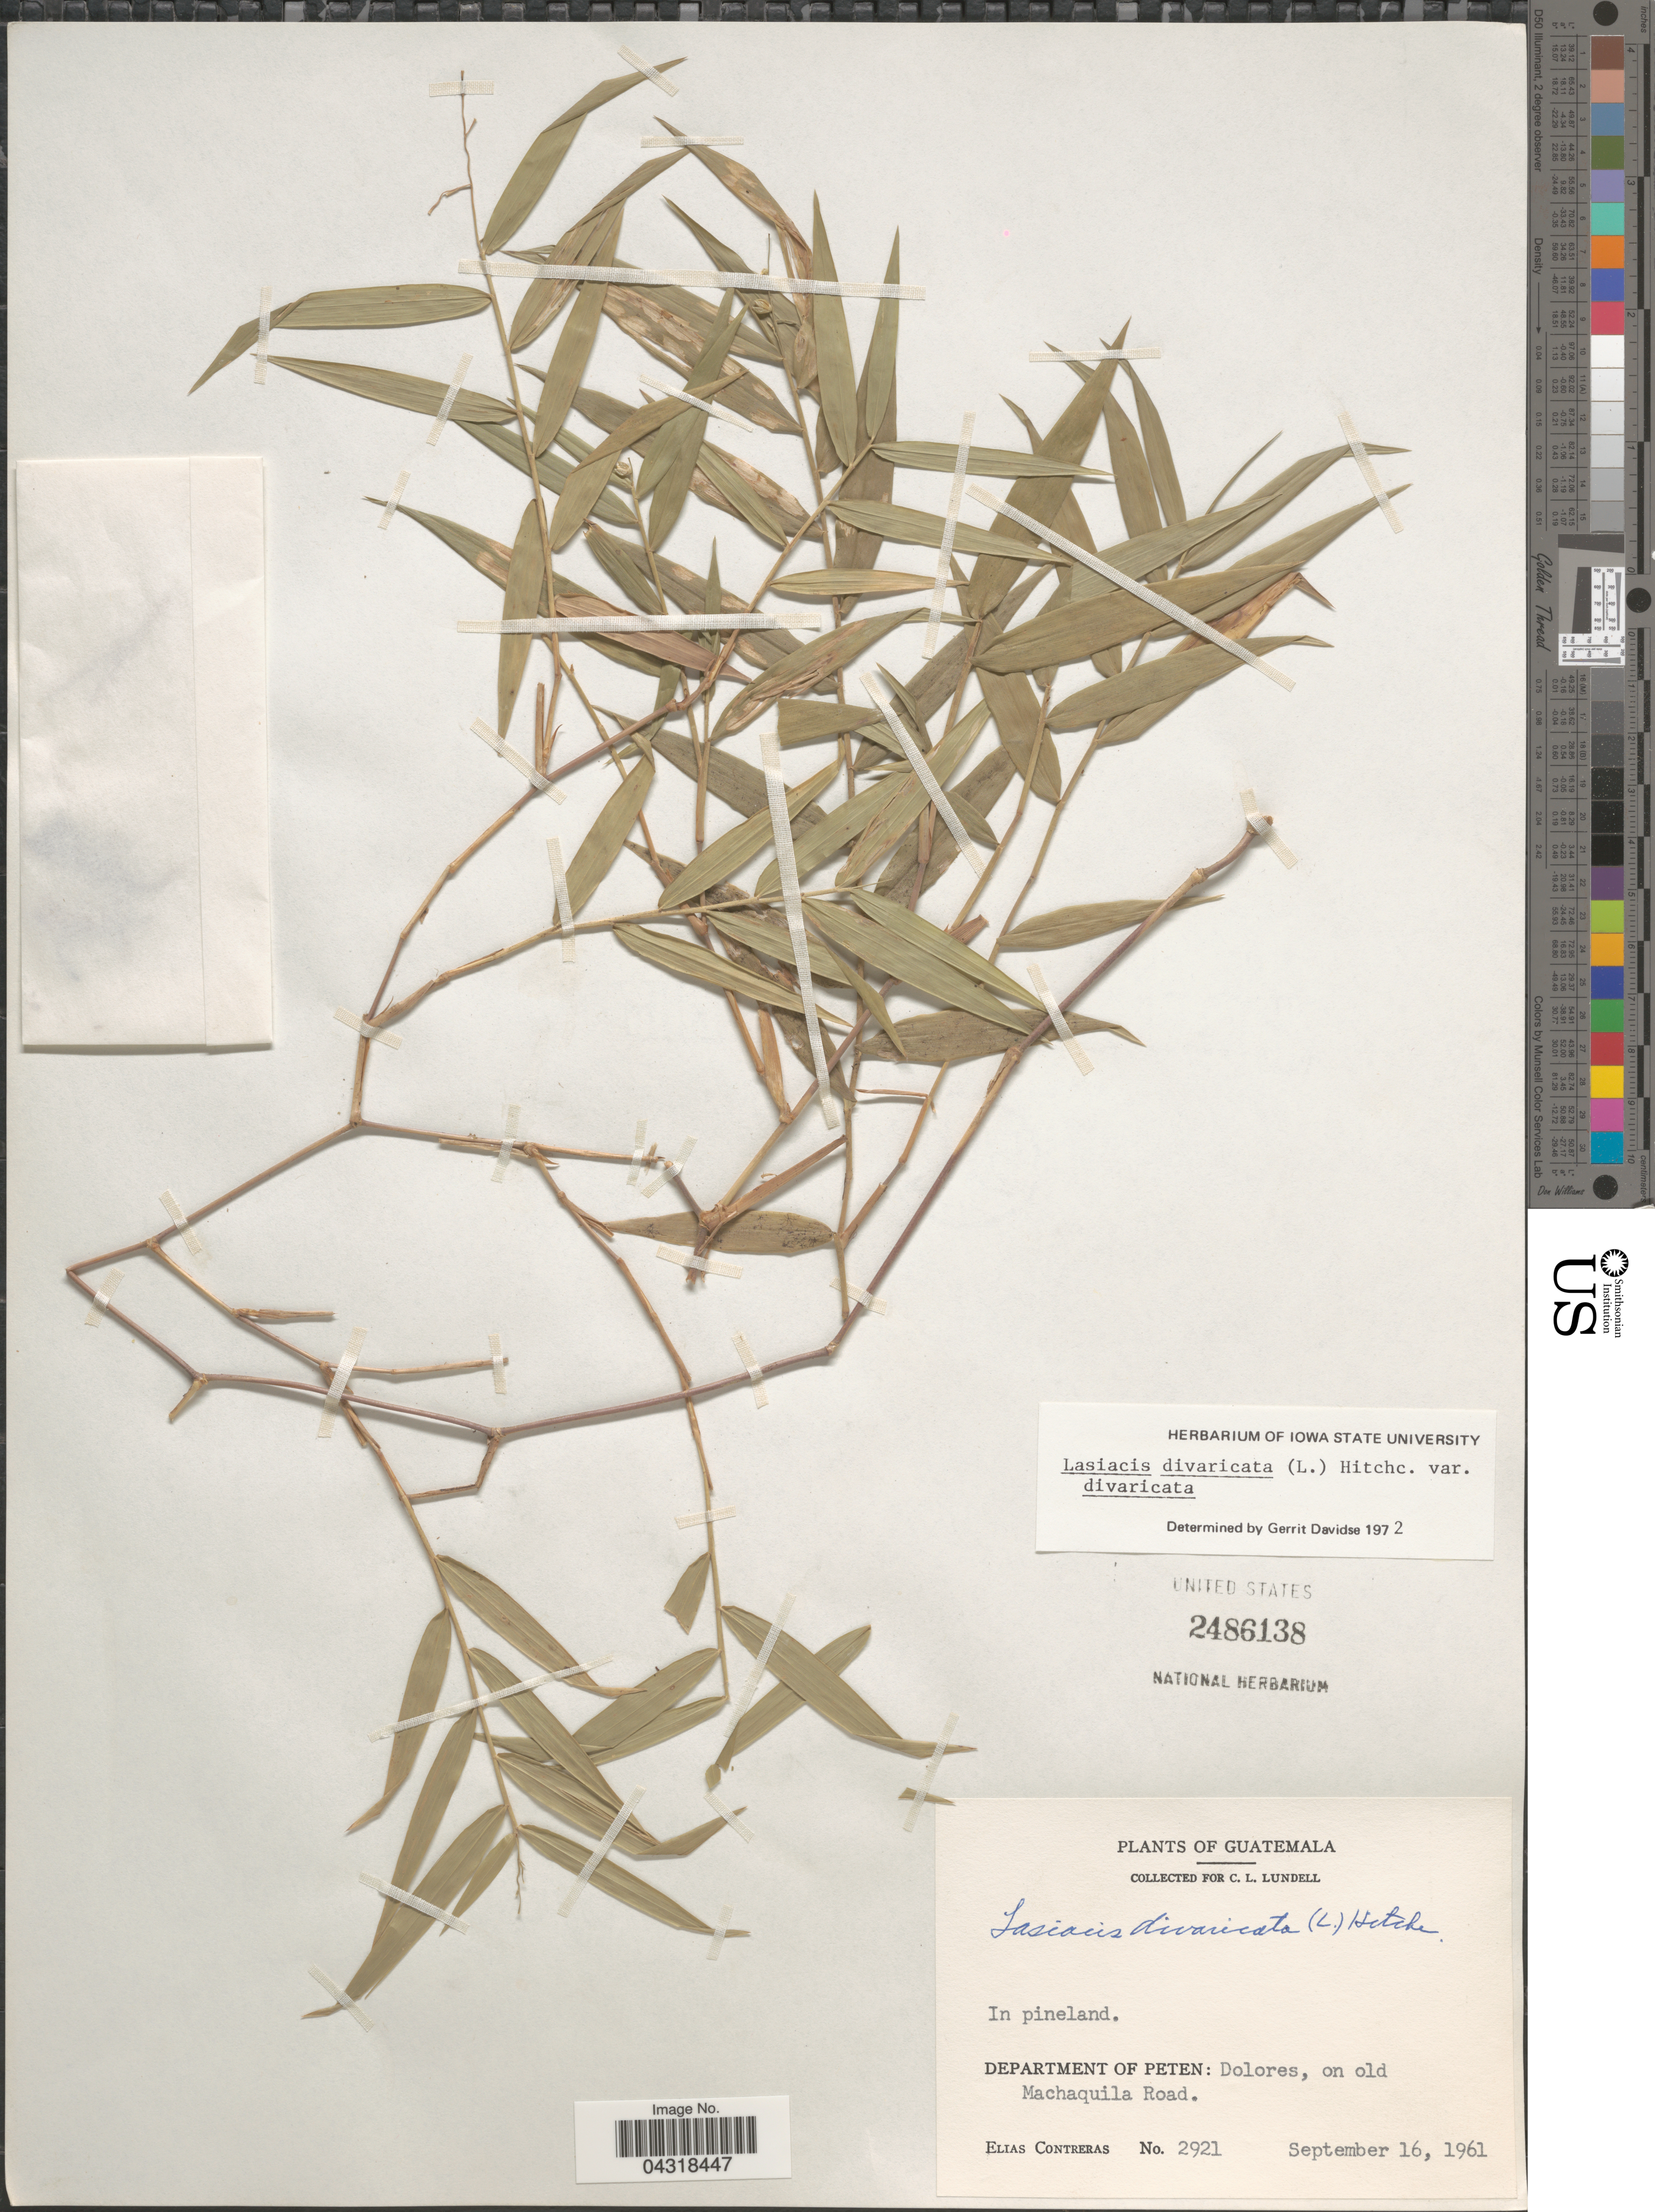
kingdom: Plantae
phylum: Tracheophyta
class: Liliopsida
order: Poales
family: Poaceae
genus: Lasiacis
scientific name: Lasiacis divaricata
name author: (L.) Hitchc.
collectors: E. Contreras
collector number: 2921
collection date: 1961-09-16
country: Guatemala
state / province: El Peten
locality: Department of Peten: Dolores, on old Machaquila Road.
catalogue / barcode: US 2486138